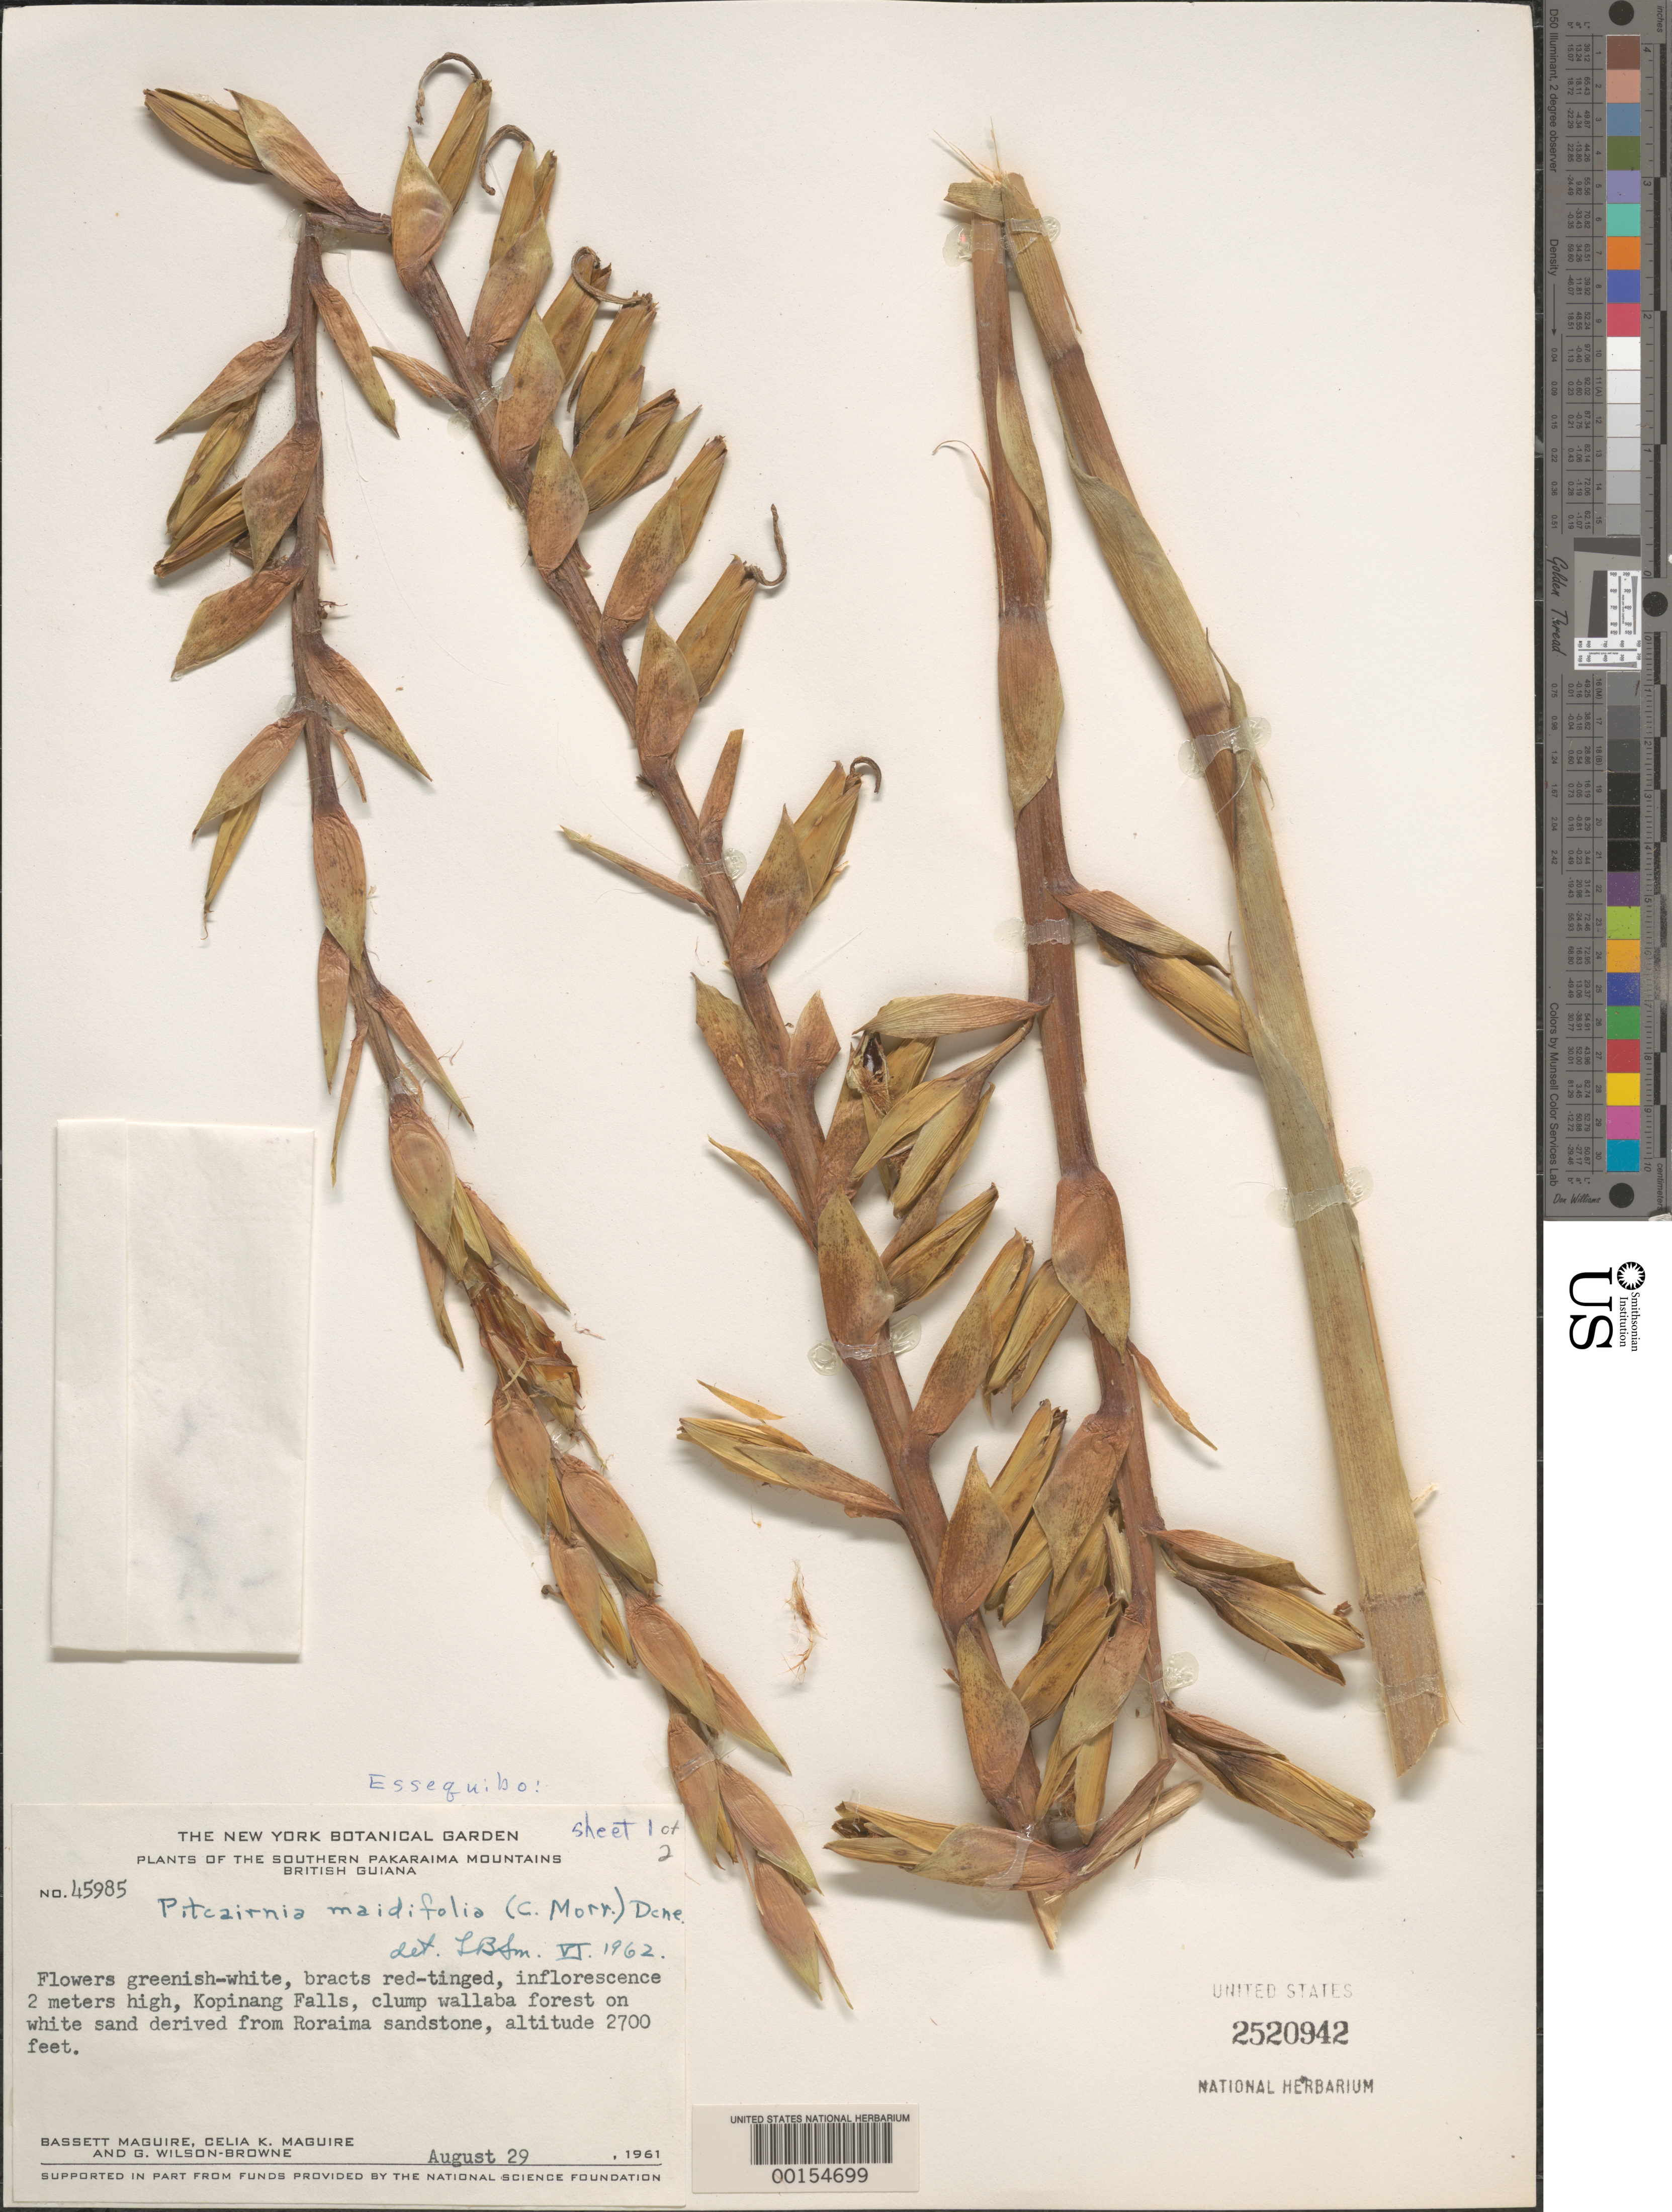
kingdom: Plantae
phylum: Tracheophyta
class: Liliopsida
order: Poales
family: Bromeliaceae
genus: Pitcairnia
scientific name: Pitcairnia maidifolia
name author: (C. Morren) Decne. ex Planch.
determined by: Smith, Lyman B., (US), NMNH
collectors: B. Maguire, C. K. Maguire & G. Wilson-Browne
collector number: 45985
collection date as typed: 29-Aug-61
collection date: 1961-08-29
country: Guyana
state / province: Potaro-Siparuni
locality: Kopinang Falls, S Pakaraima Mts.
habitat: Wallaba forest on white sand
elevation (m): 823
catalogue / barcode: US 2520942